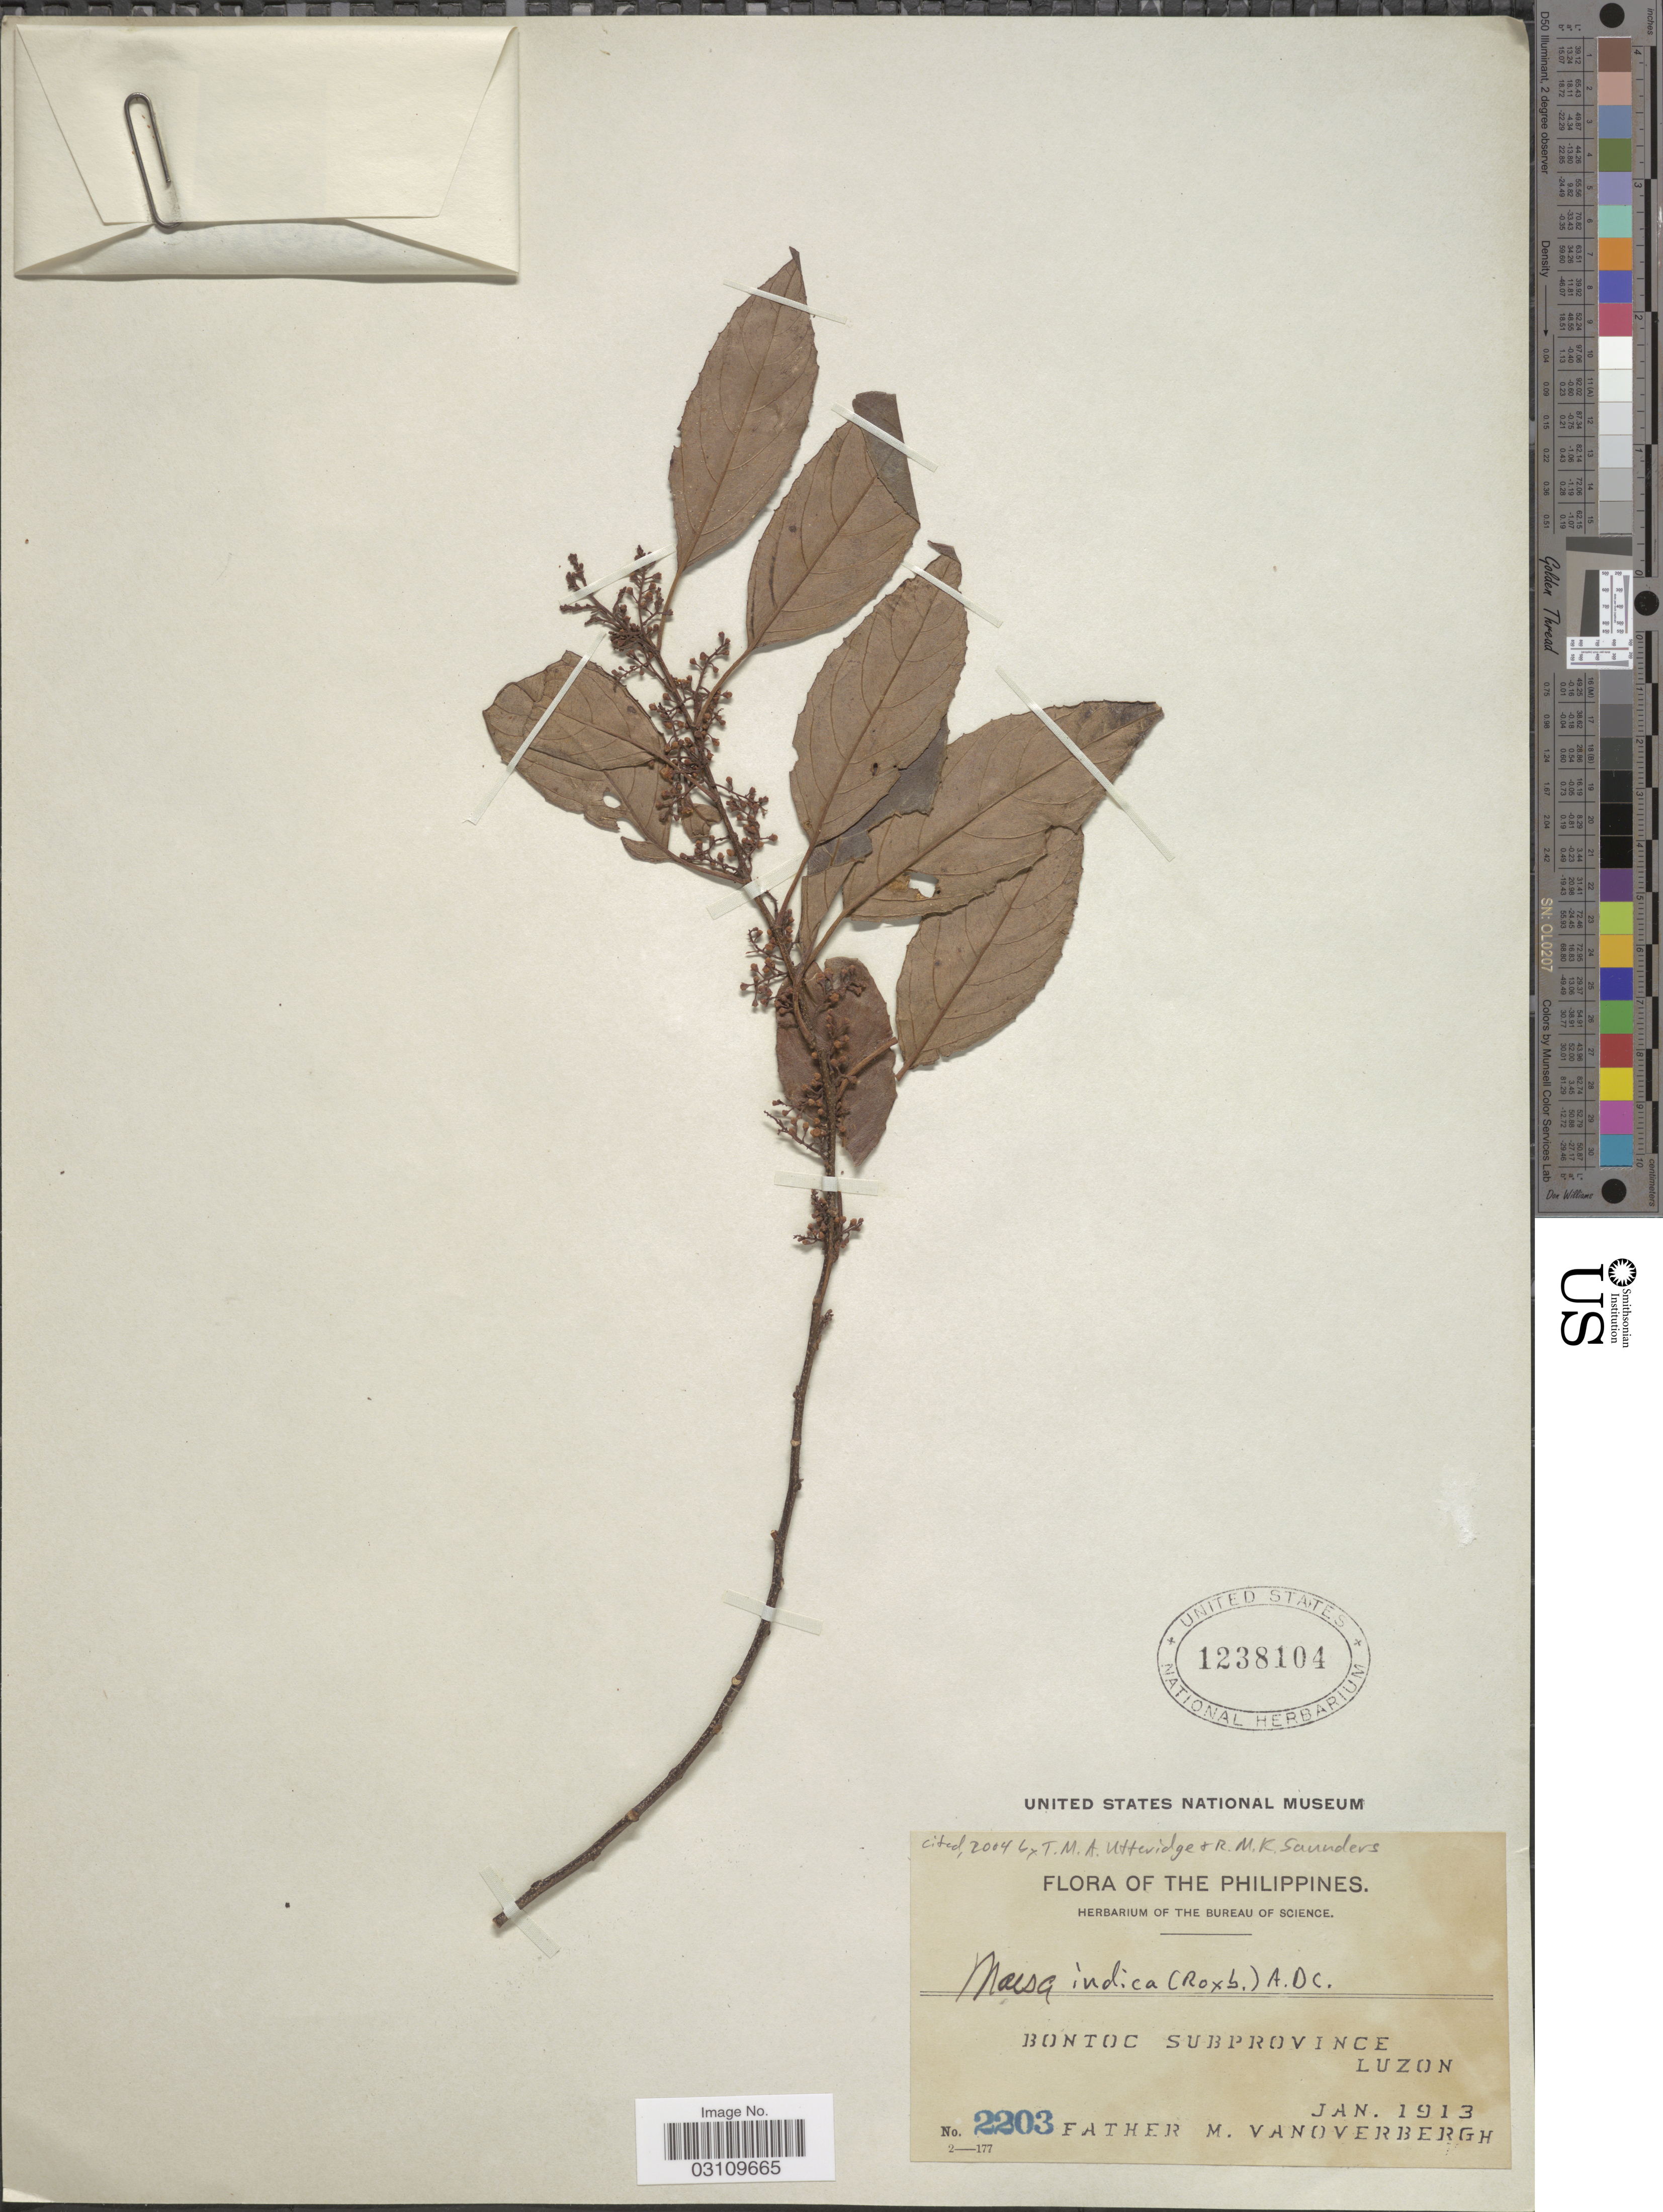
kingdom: Plantae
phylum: Tracheophyta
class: Magnoliopsida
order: Ericales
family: Primulaceae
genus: Maesa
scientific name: Maesa indica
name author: (Roxb.) A. DC.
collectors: M. Vanoverbergh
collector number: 2203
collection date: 1913-01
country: Philippines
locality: Bontoc Subprovince, Luzon.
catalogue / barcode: US 1238104